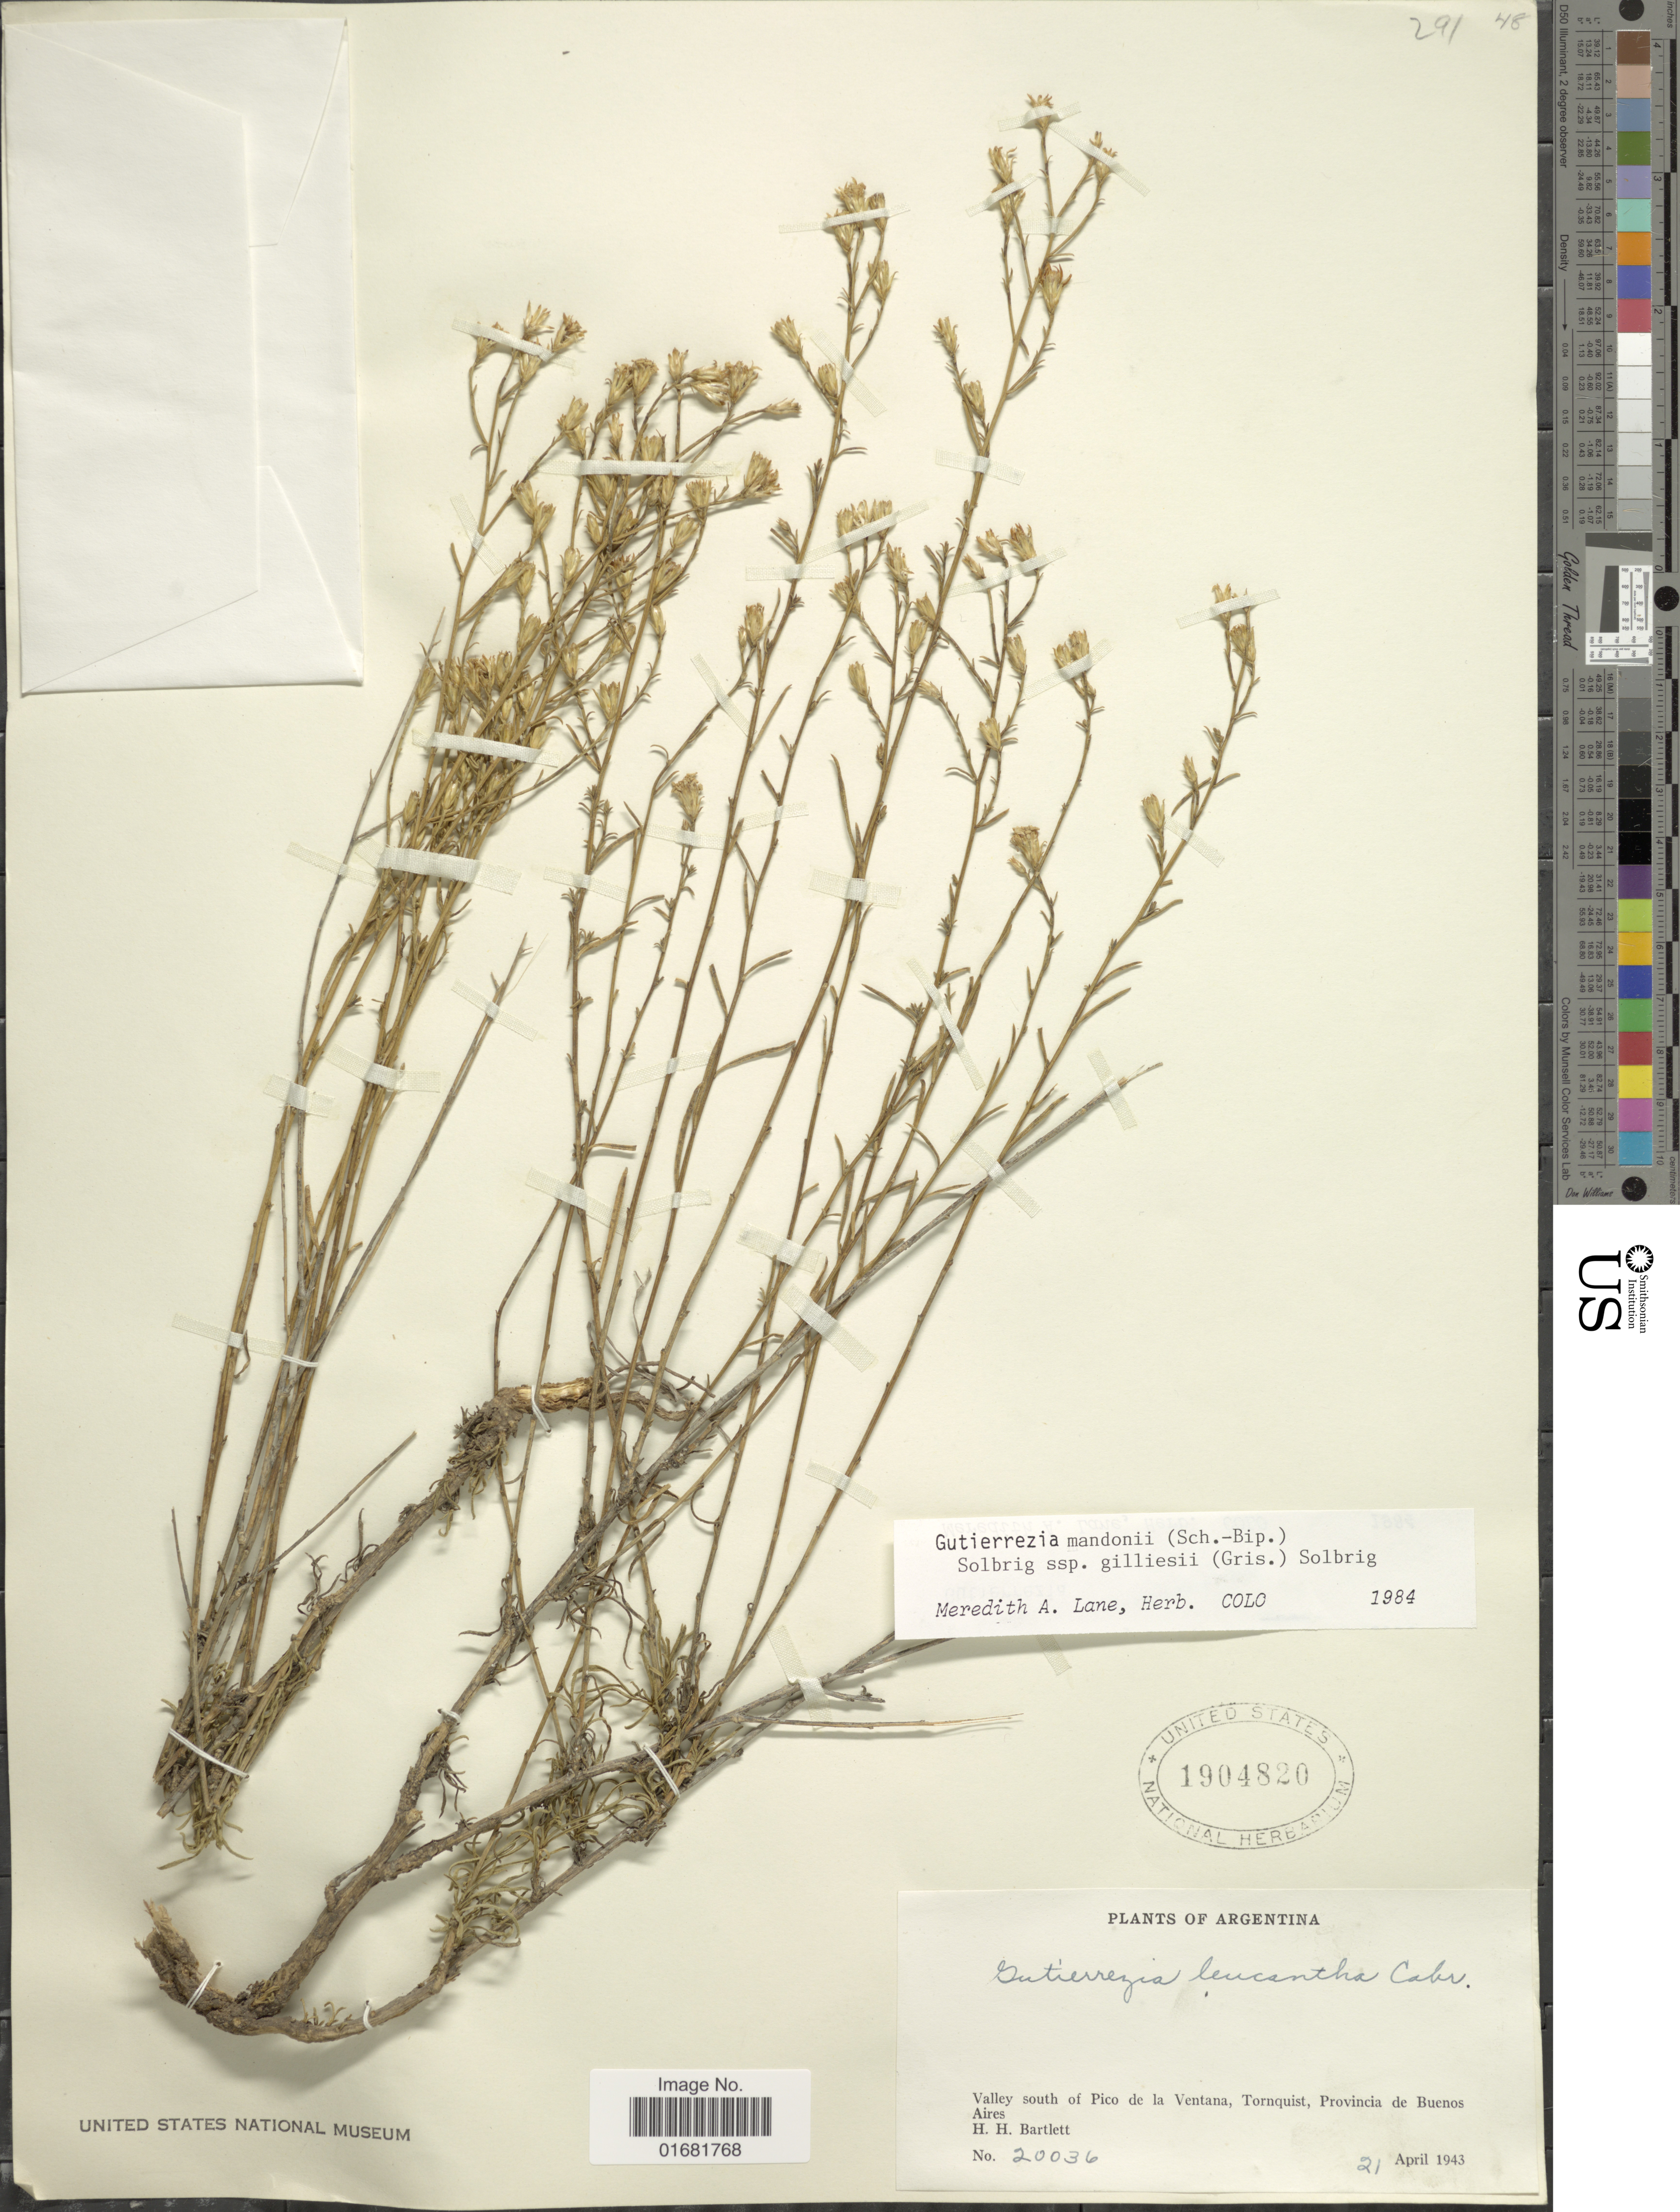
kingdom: Plantae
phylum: Tracheophyta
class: Magnoliopsida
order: Asterales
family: Asteraceae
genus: Gutierrezia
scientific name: Gutierrezia mandonii subsp. gillesii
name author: (Griseb.) Solbrig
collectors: H. H. Bartlett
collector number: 20036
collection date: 1943-04-21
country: Argentina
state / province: Buenos Aires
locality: Valley south of Pico de la Ventana, Tornquist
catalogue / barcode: US 1904820